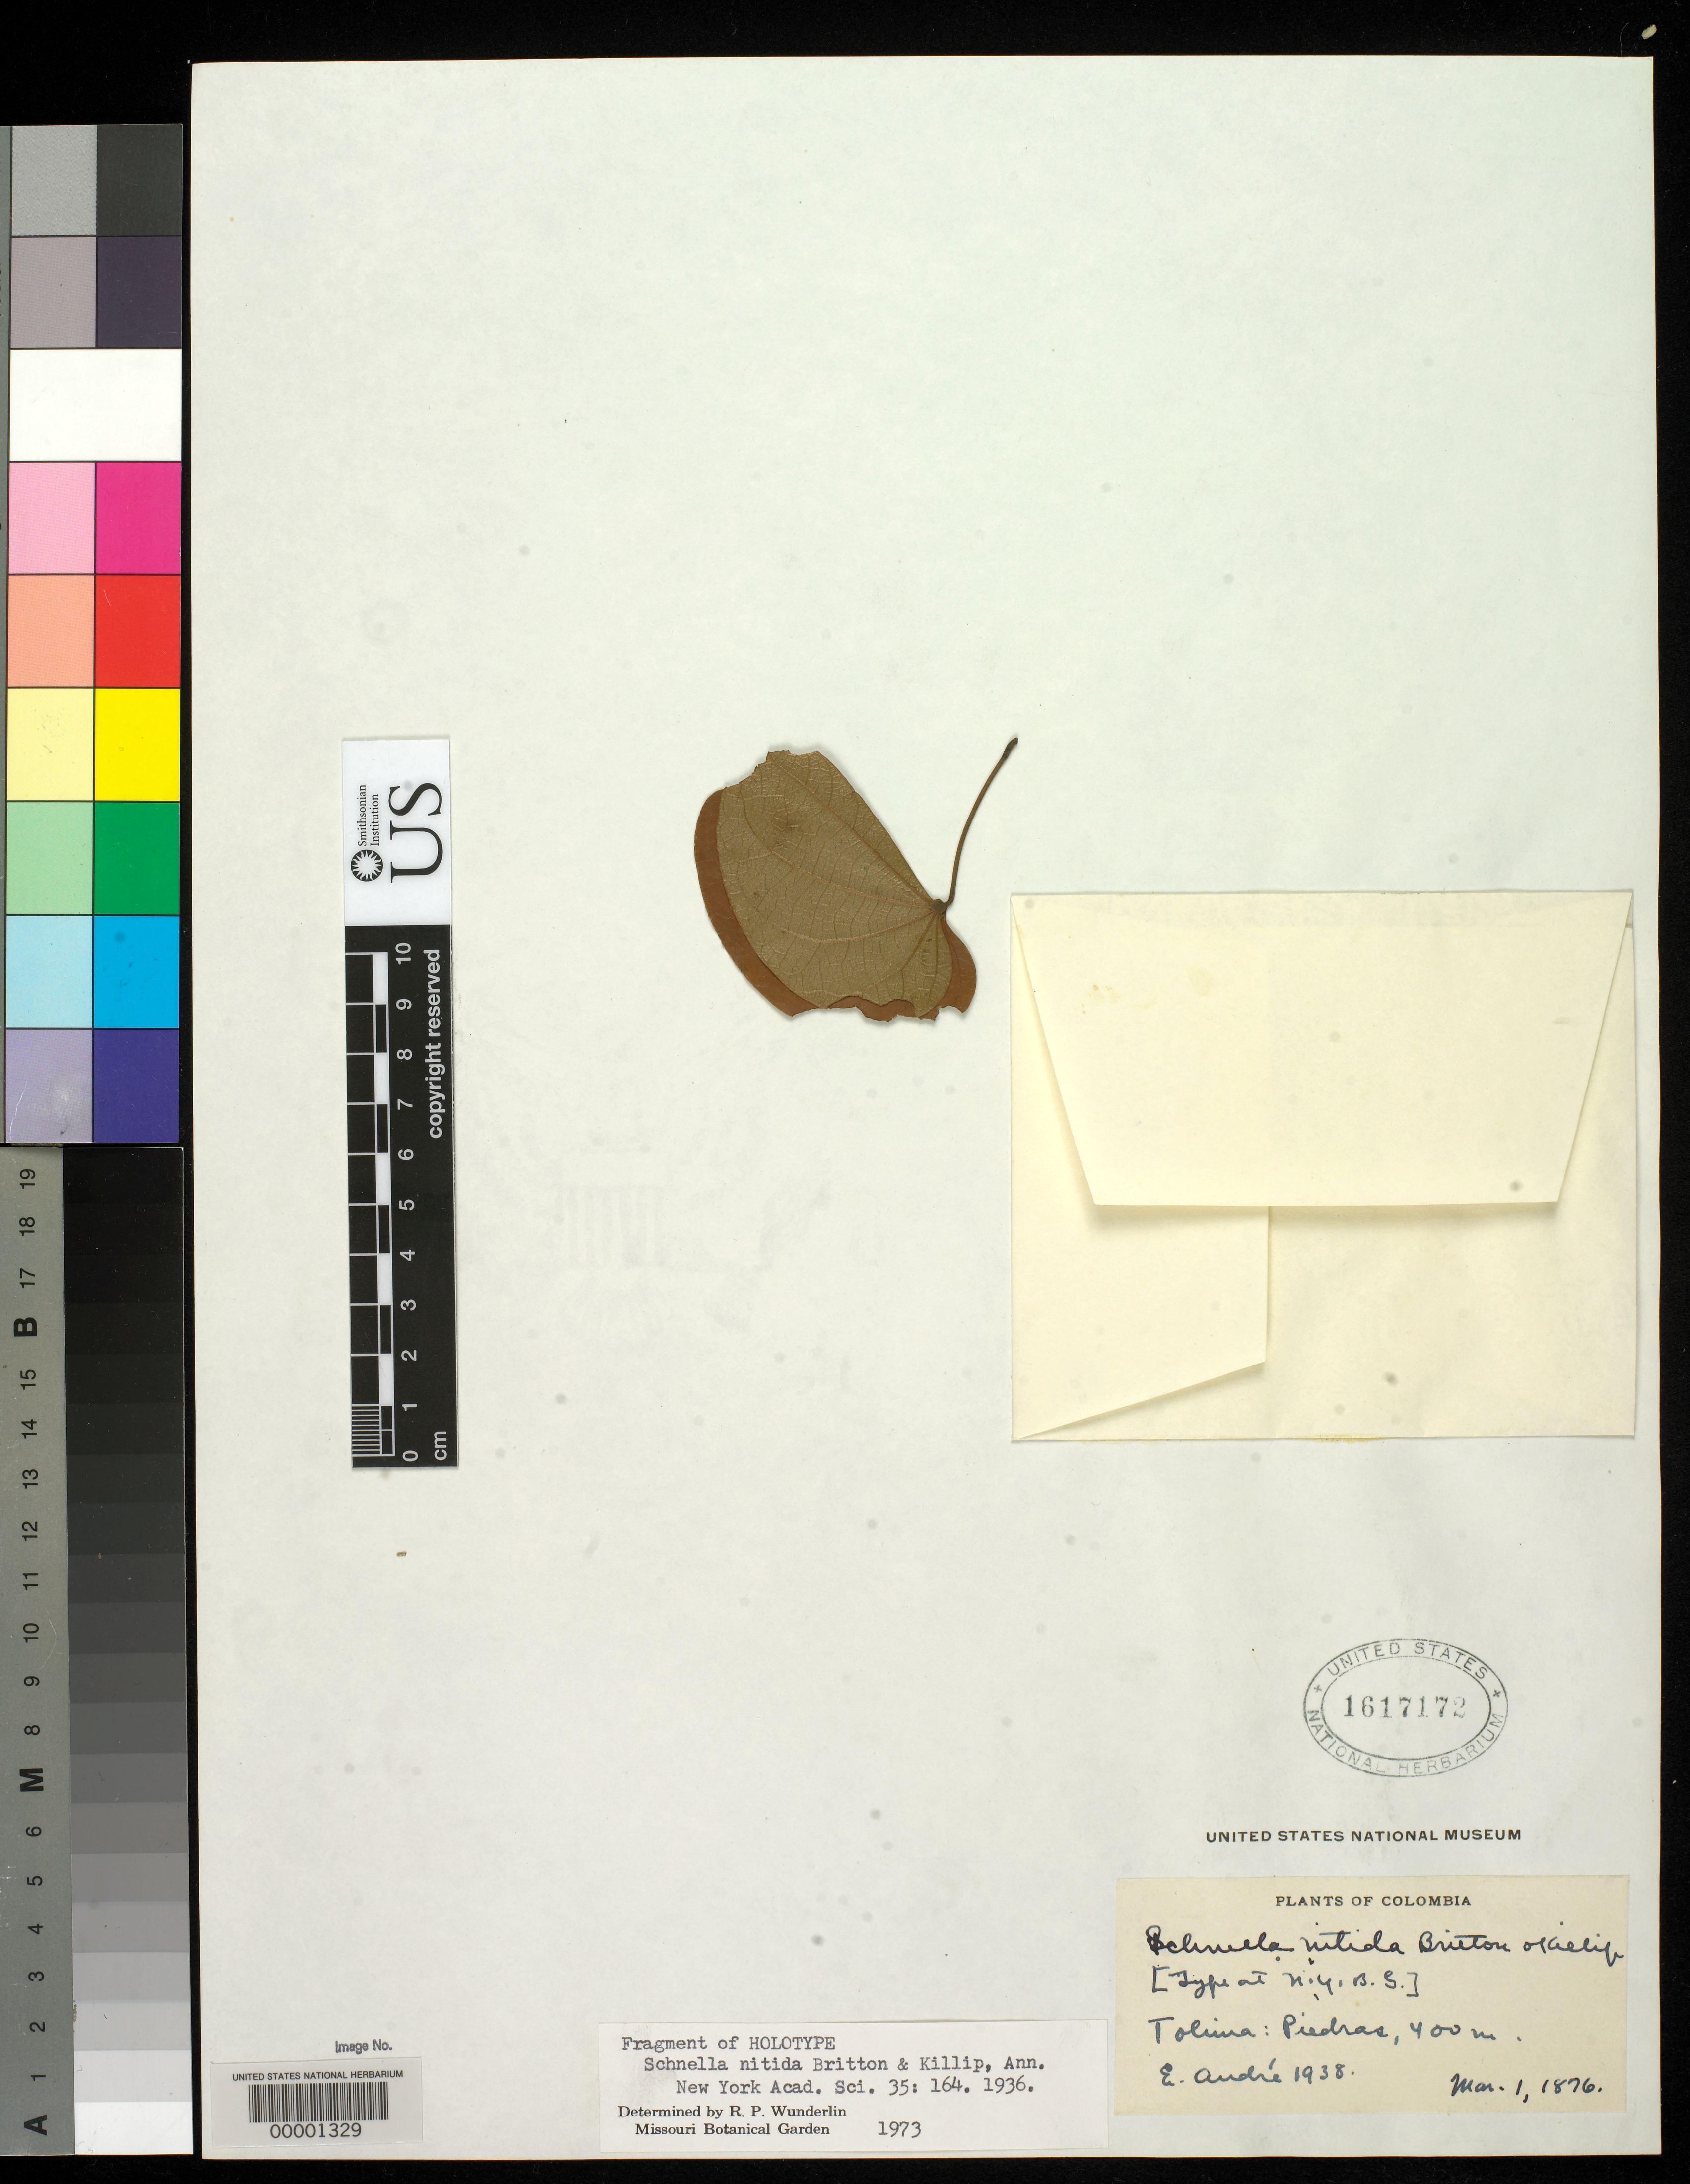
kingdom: Plantae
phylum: Tracheophyta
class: Magnoliopsida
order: Fabales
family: Fabaceae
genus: Schnella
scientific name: Schnella nitida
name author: Britton & Killip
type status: Isotype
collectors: É. F. André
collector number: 1938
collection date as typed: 01 Mar 1876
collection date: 1876-03-01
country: Colombia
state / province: Tolima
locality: Piedras.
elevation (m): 500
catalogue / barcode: US 1617172